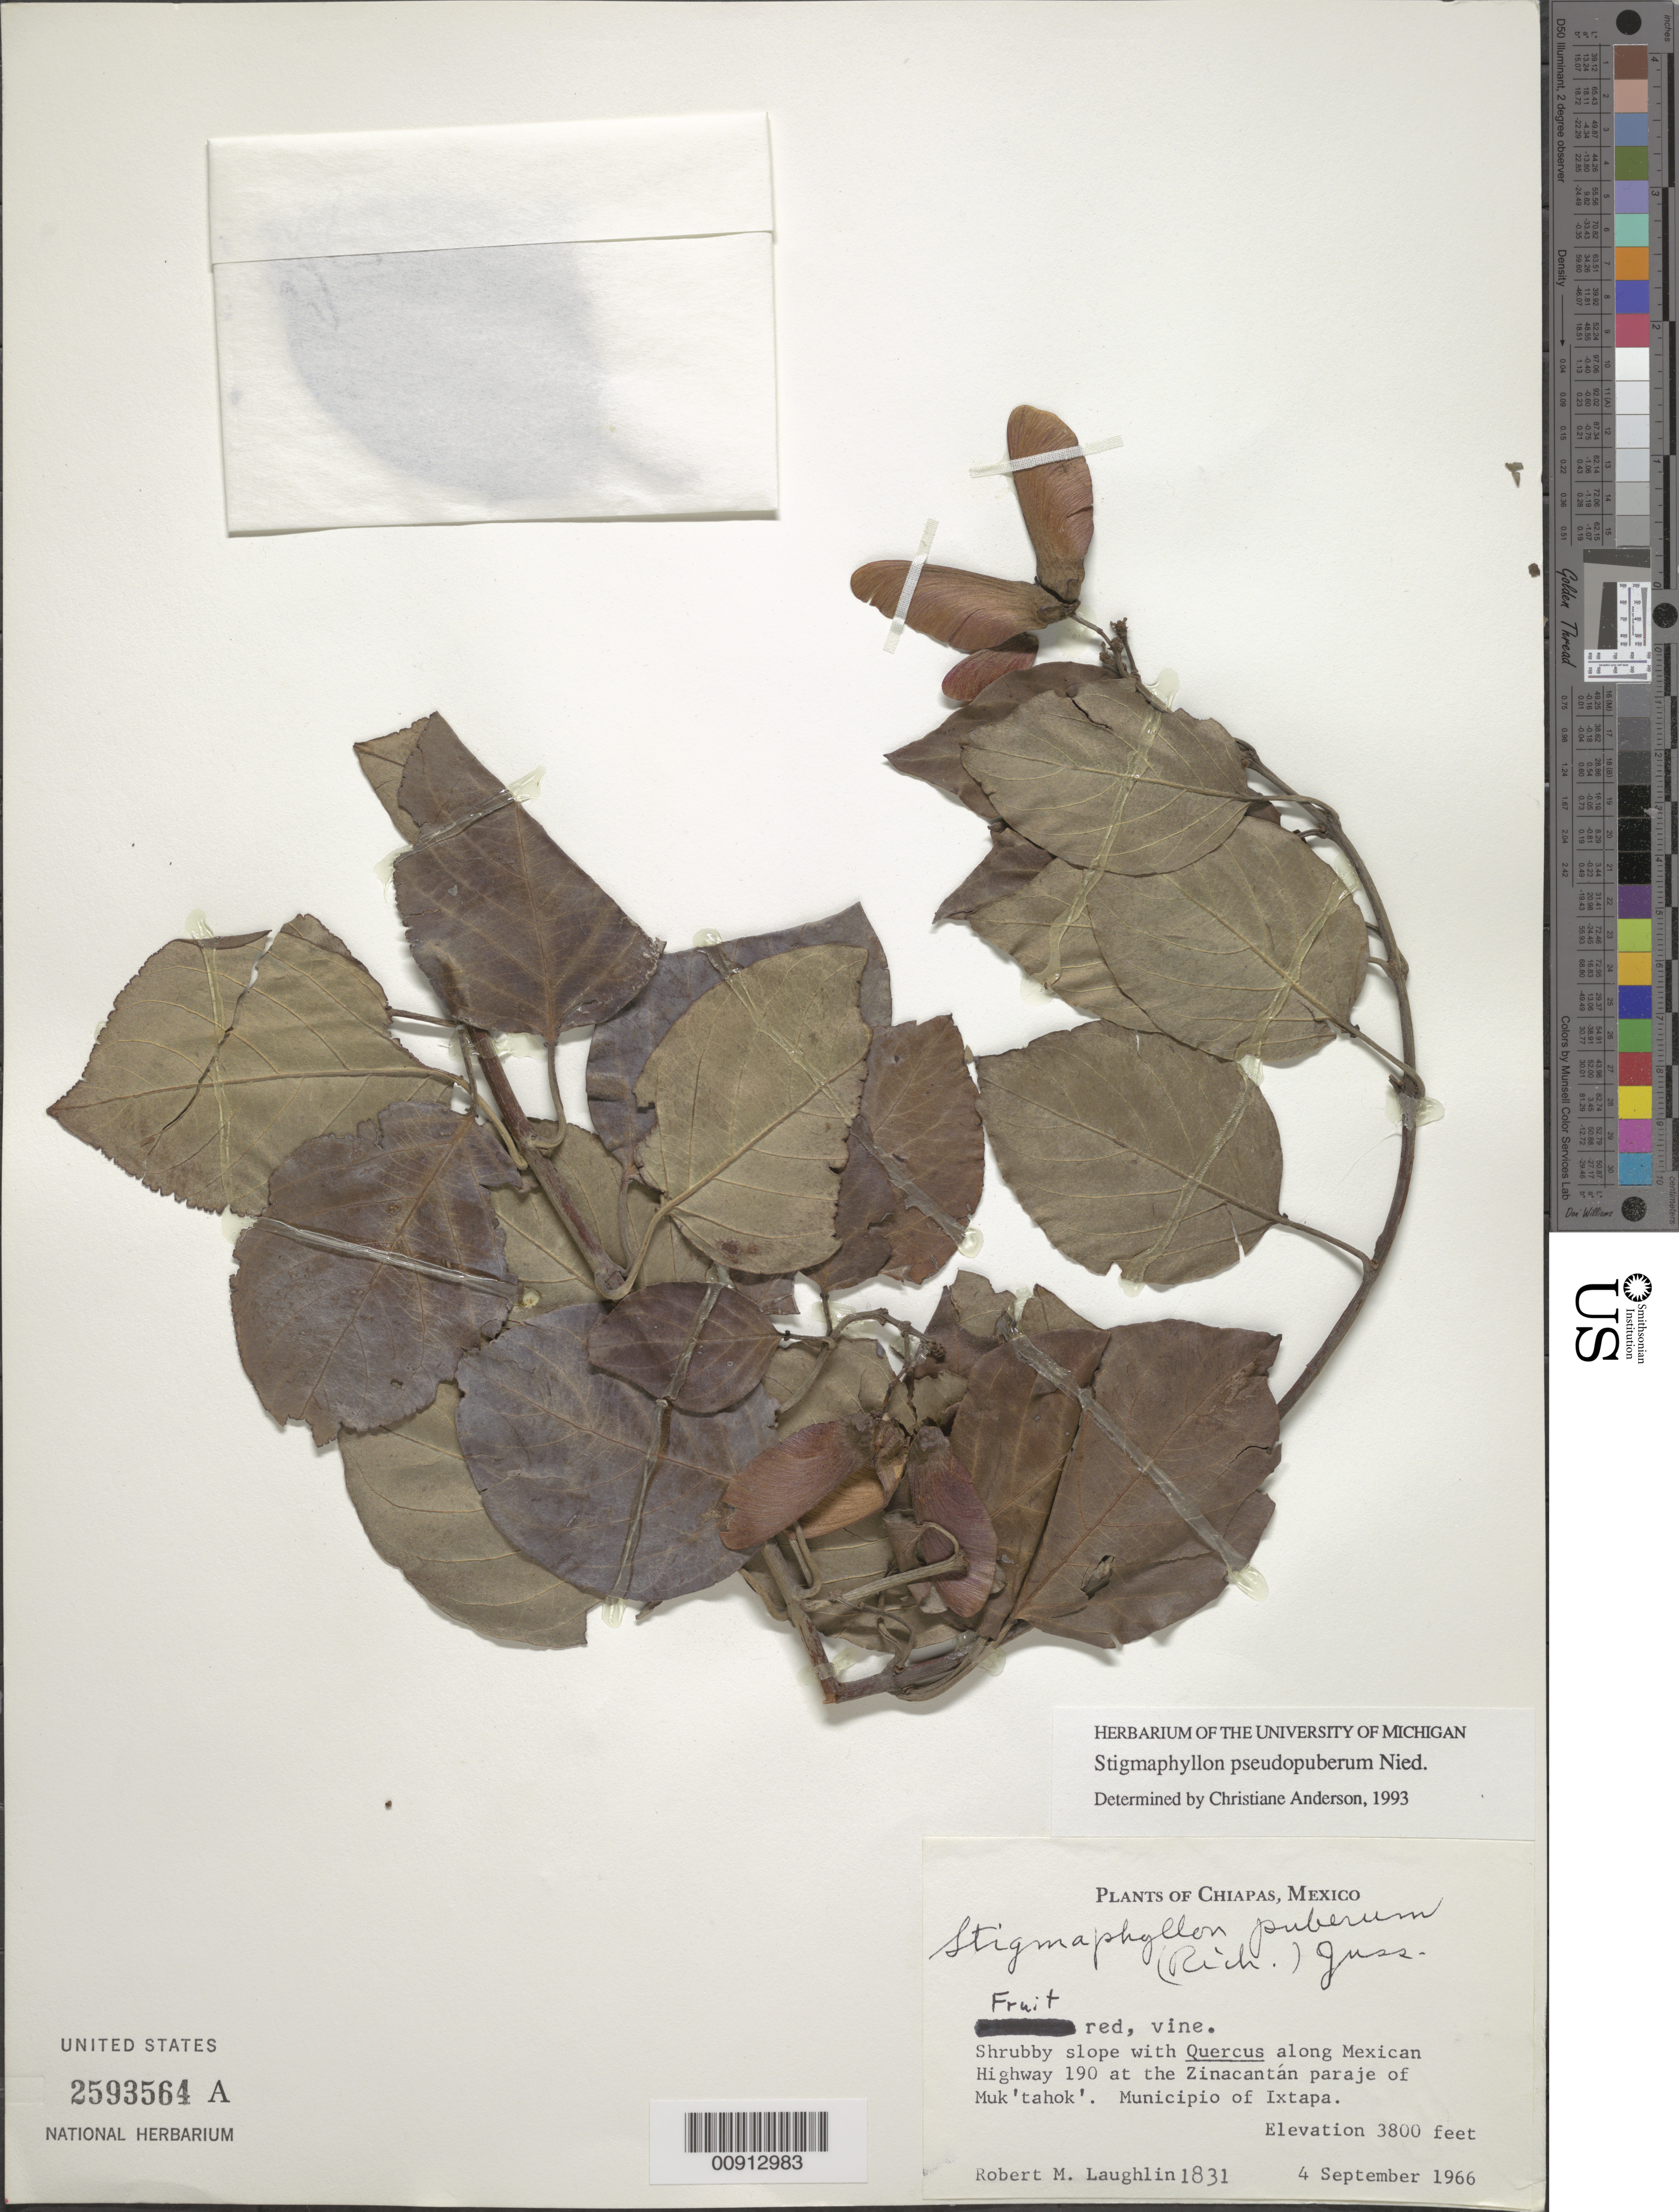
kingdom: Plantae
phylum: Tracheophyta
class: Magnoliopsida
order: Malpighiales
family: Malpighiaceae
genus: Stigmaphyllon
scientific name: Stigmaphyllon pseudopuberum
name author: Nied.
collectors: R. M. Laughlin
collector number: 1831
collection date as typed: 04 Sep 1966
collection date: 1966-09-04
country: Mexico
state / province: Chiapas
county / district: Ixtapa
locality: Along Mexican Highway 190 at the Zinacantán paraje of Muk'tahok'. Municipio of Ixtapa, Chiapas.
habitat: Shrubby slope with Quercus.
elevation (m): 1158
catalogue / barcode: US 2593564A